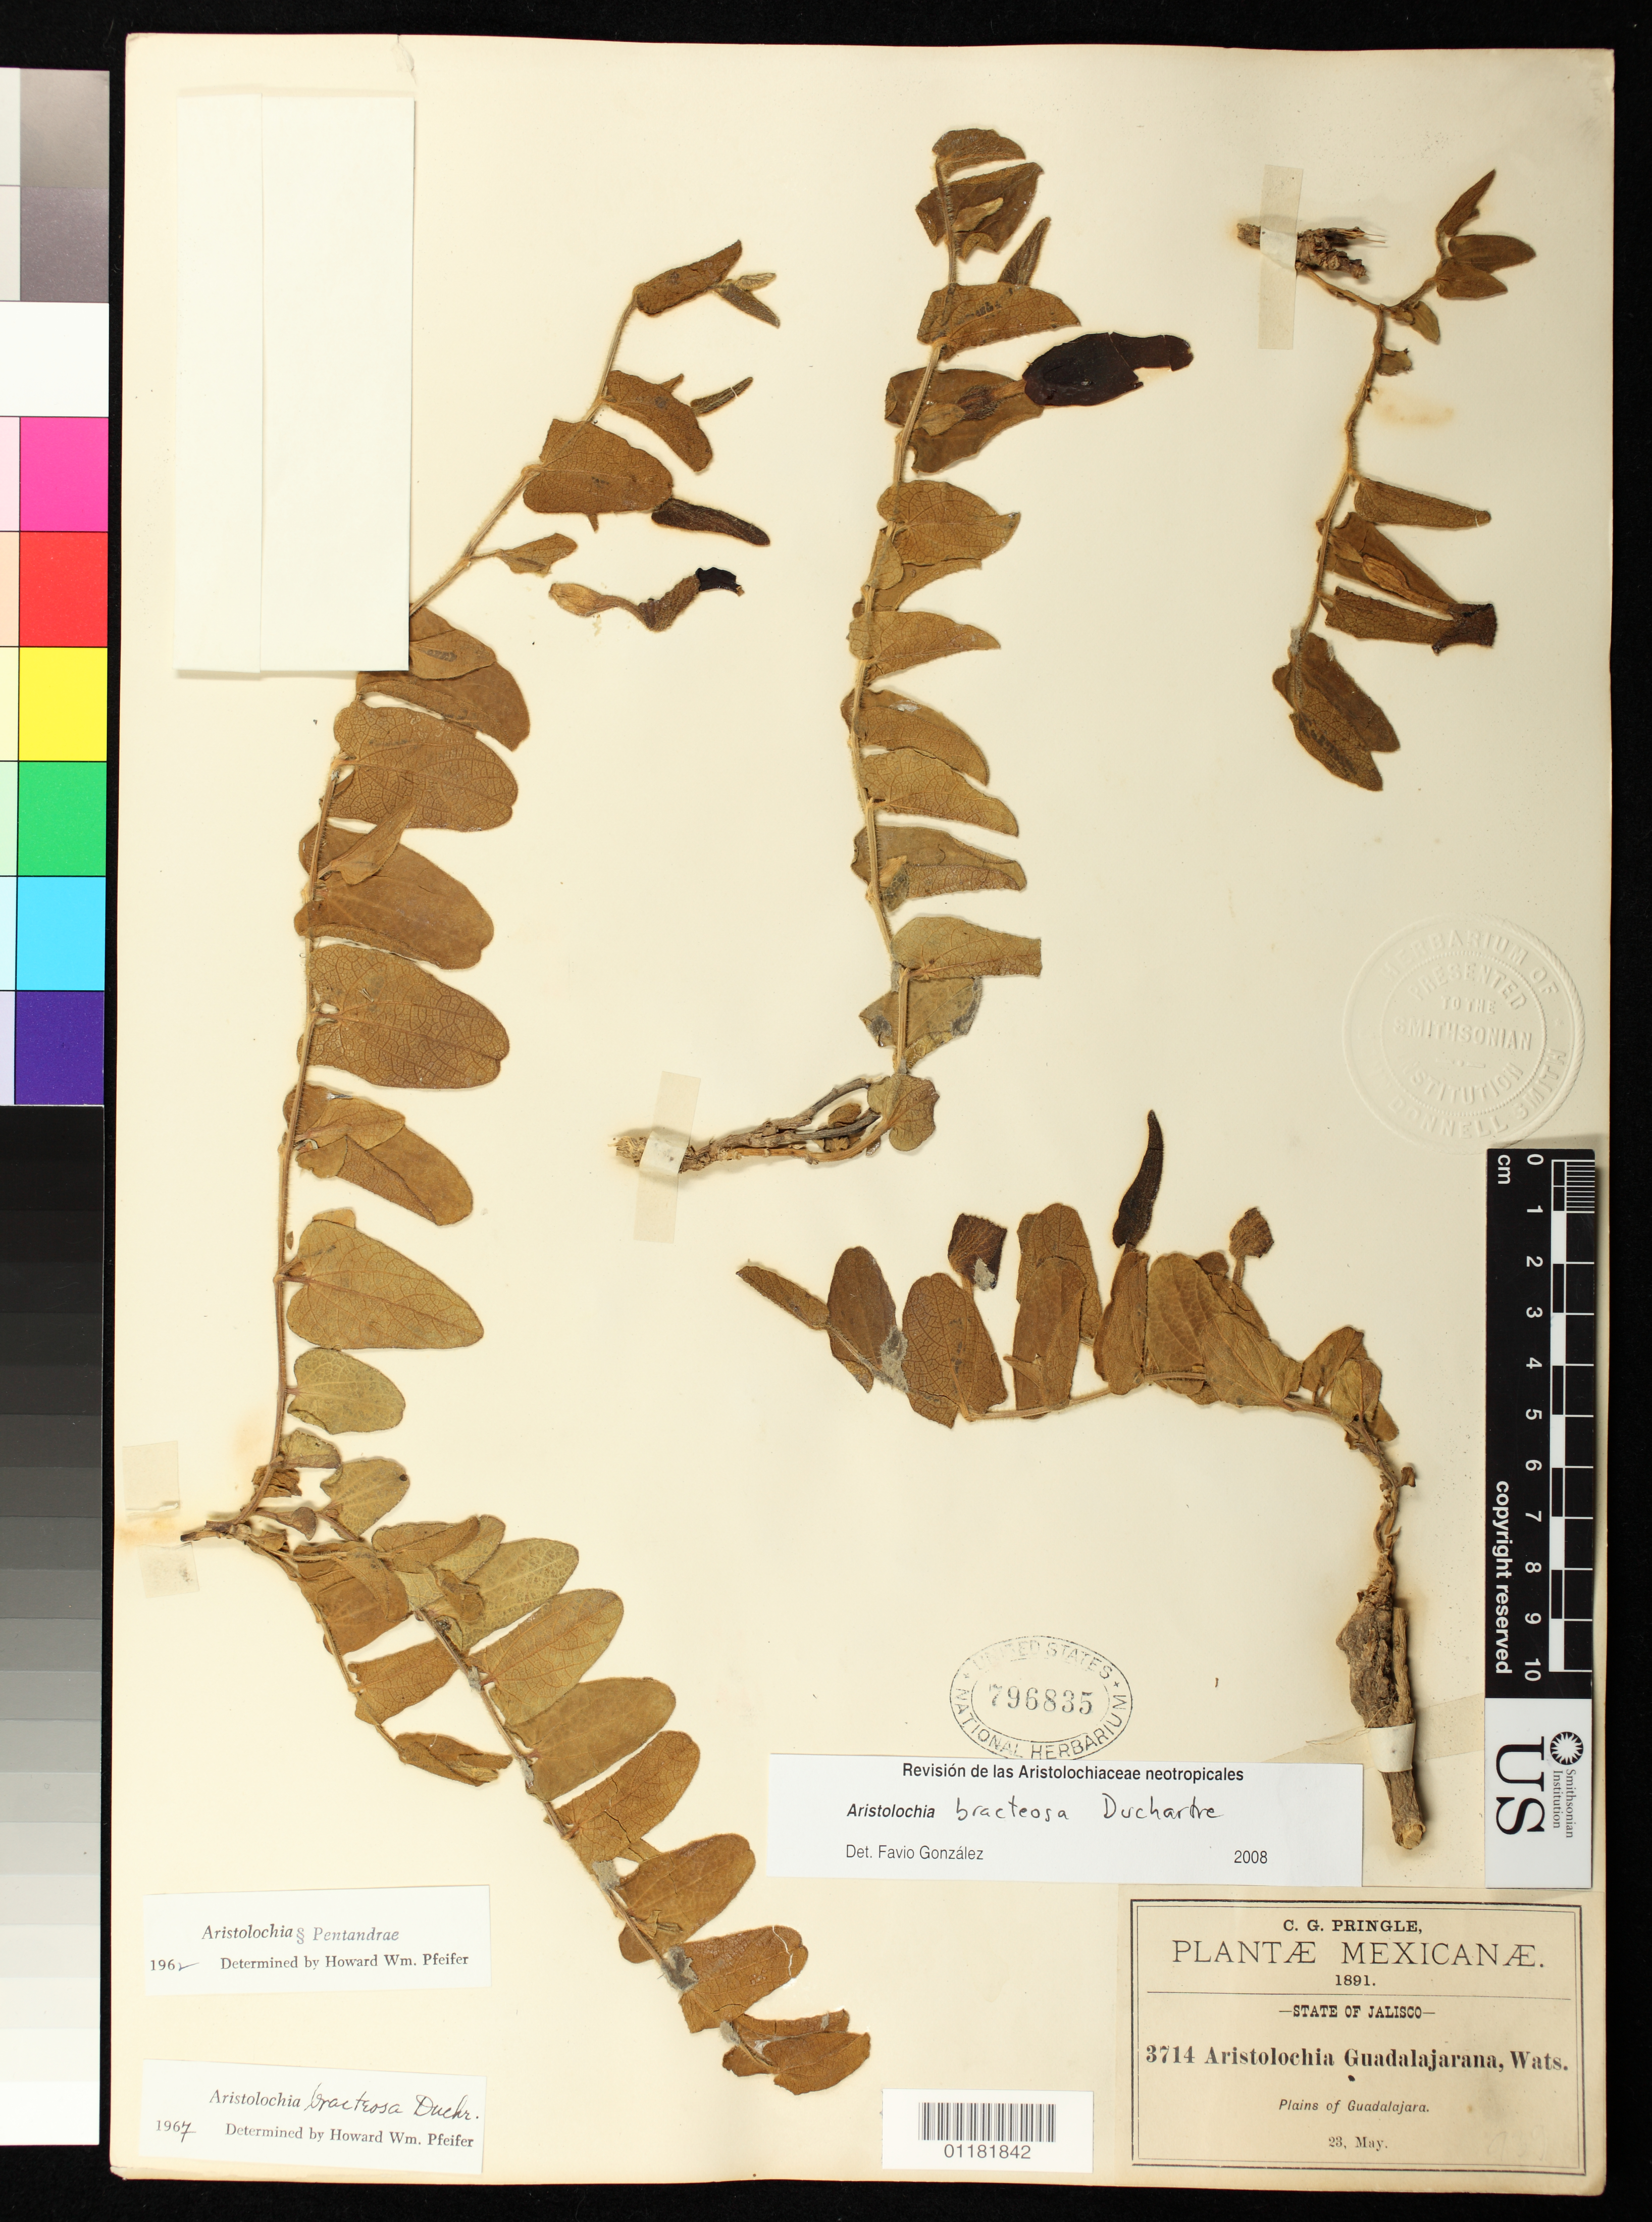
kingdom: Plantae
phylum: Tracheophyta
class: Magnoliopsida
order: Piperales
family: Aristolochiaceae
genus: Aristolochia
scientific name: Aristolochia bracteosa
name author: Duch.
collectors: C. G. Pringle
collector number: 3714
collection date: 1891-05-23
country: Mexico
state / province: Jalisco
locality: Plains of Guadalajara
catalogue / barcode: US 796835